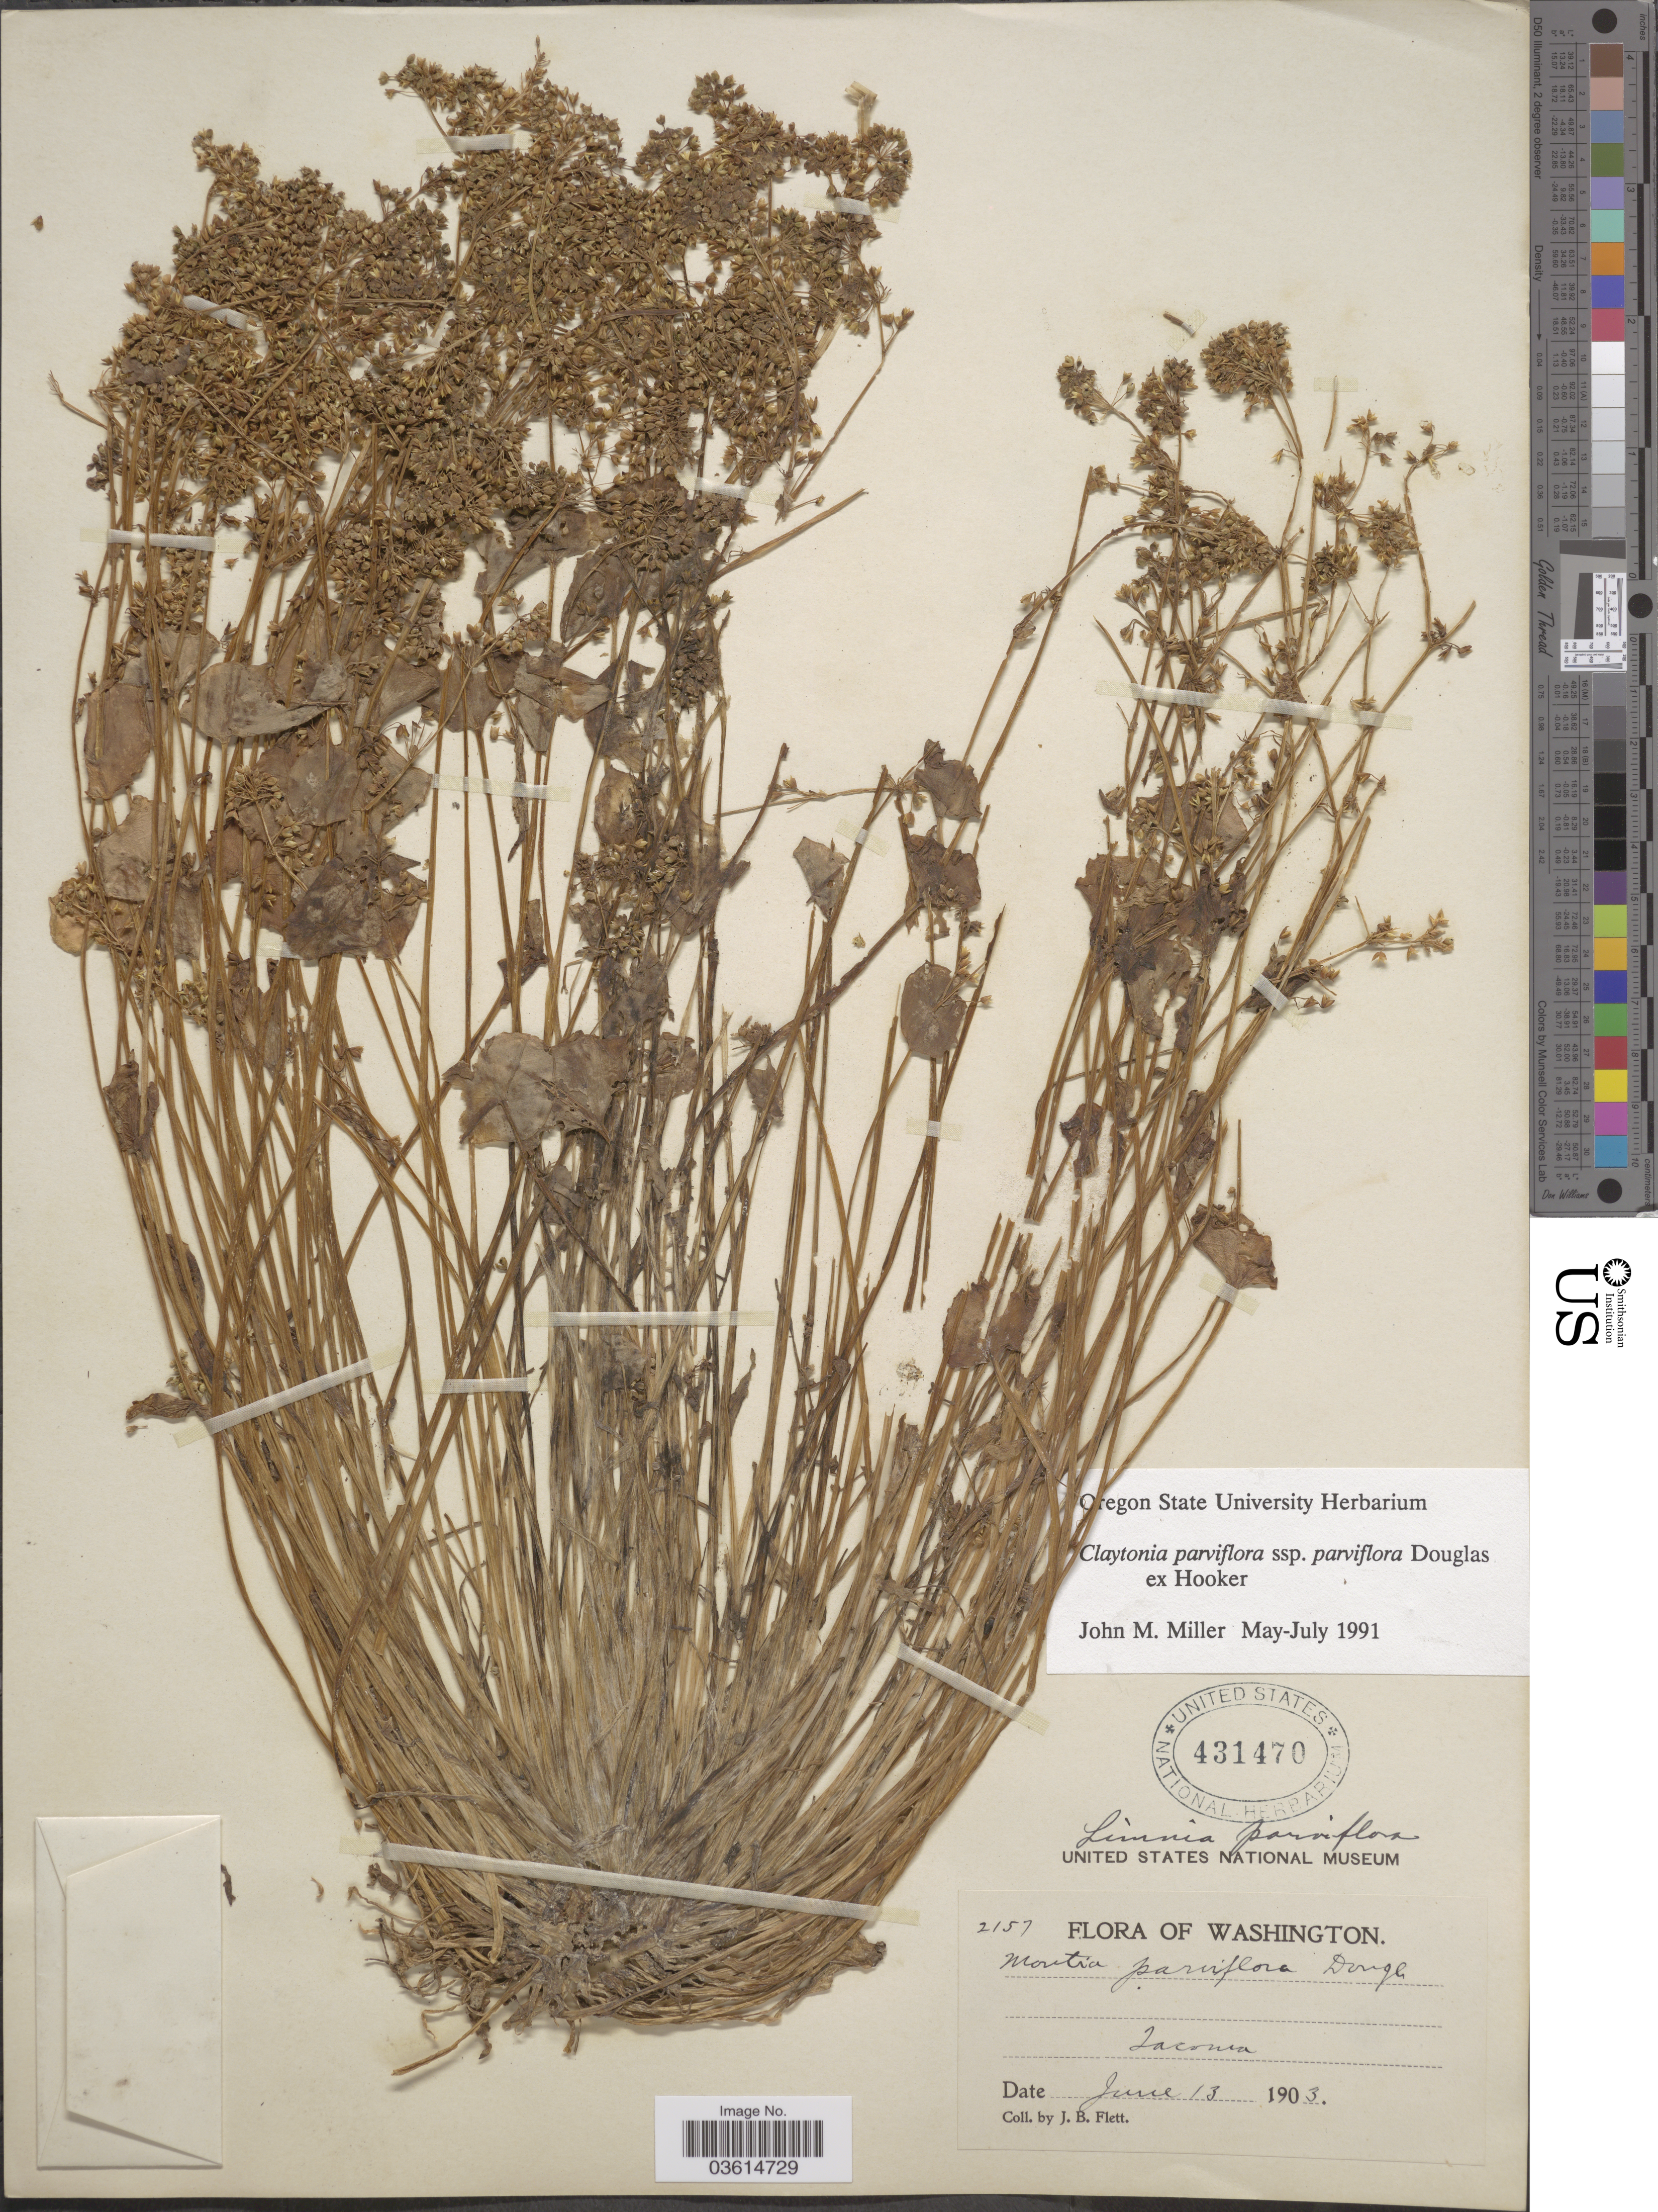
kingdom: Plantae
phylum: Tracheophyta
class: Magnoliopsida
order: Caryophyllales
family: Montiaceae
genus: Claytonia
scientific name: Claytonia parviflora subsp. parviflora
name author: Douglas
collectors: J. Flett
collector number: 2157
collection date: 1903-06-13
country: United States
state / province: Washington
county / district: Pierce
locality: Tacoma.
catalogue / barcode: US 431470